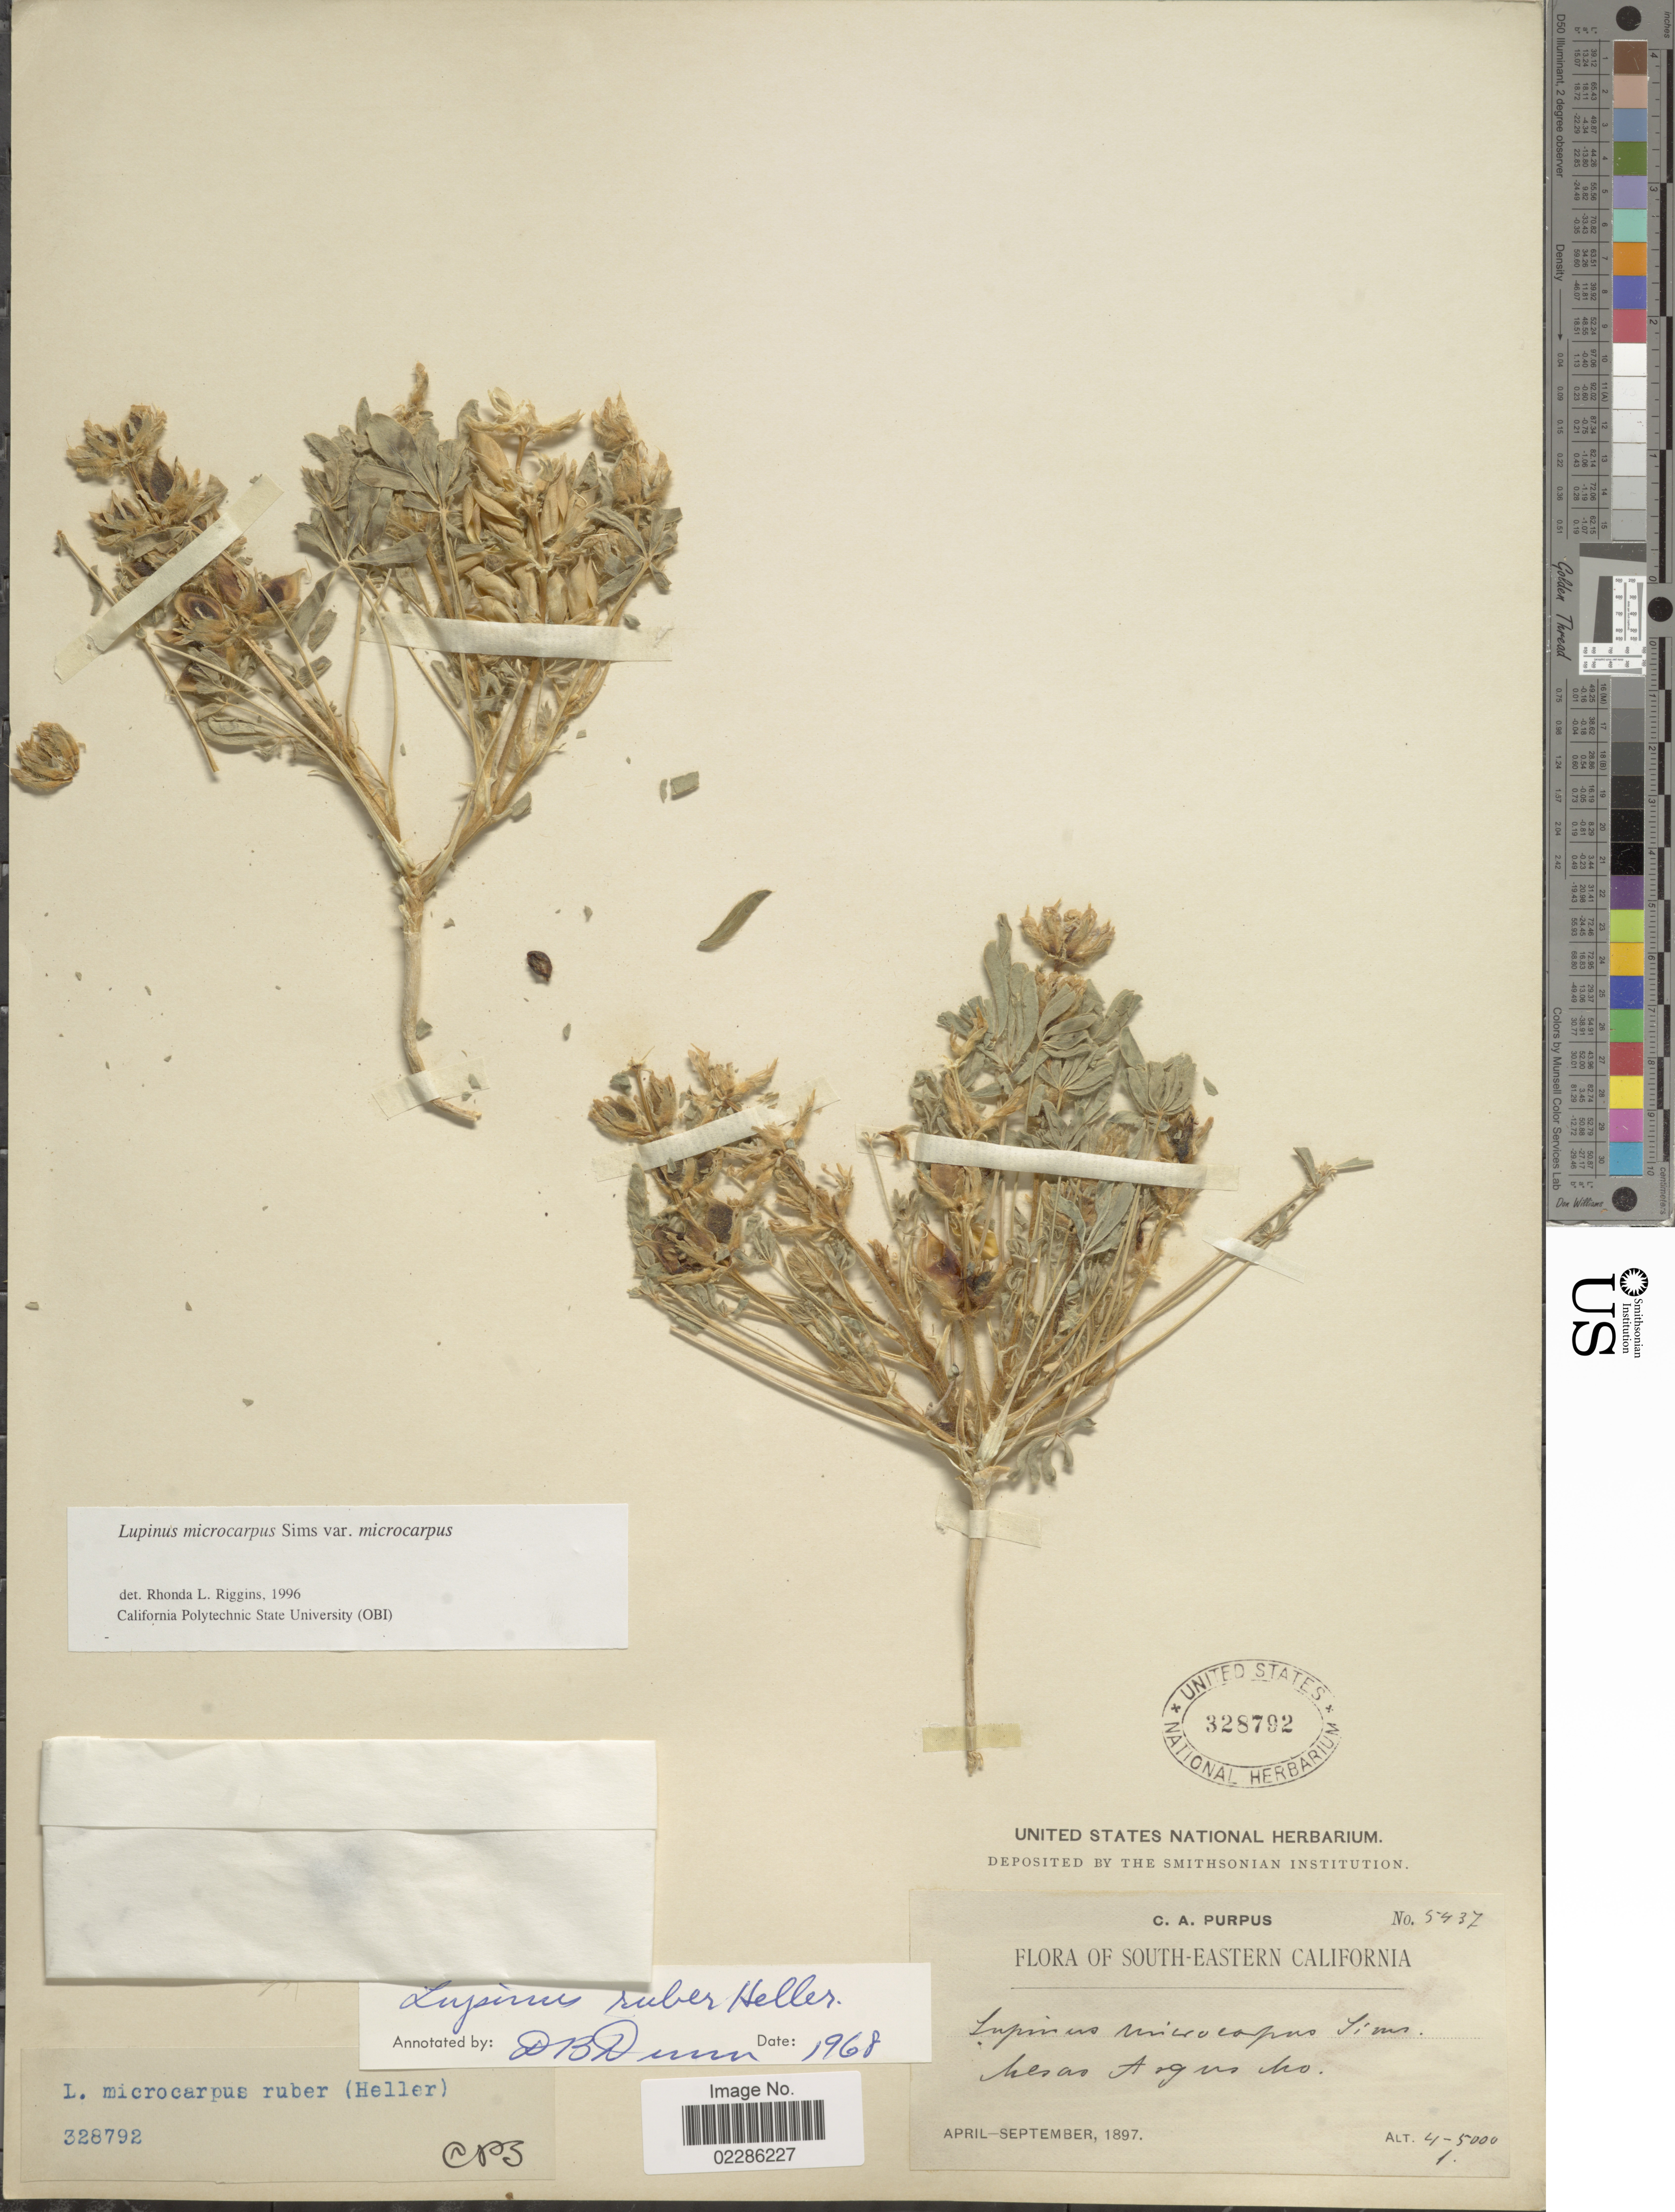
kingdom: Plantae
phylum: Tracheophyta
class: Magnoliopsida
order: Fabales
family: Fabaceae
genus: Lupinus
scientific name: Lupinus microcarpus var. microcarpus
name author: Sims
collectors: C. A. Purpus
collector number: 5437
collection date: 1897-04/1897-09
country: United States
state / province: California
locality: South-eastern California, Mesas Argus Mo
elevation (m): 1219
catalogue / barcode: US 328792